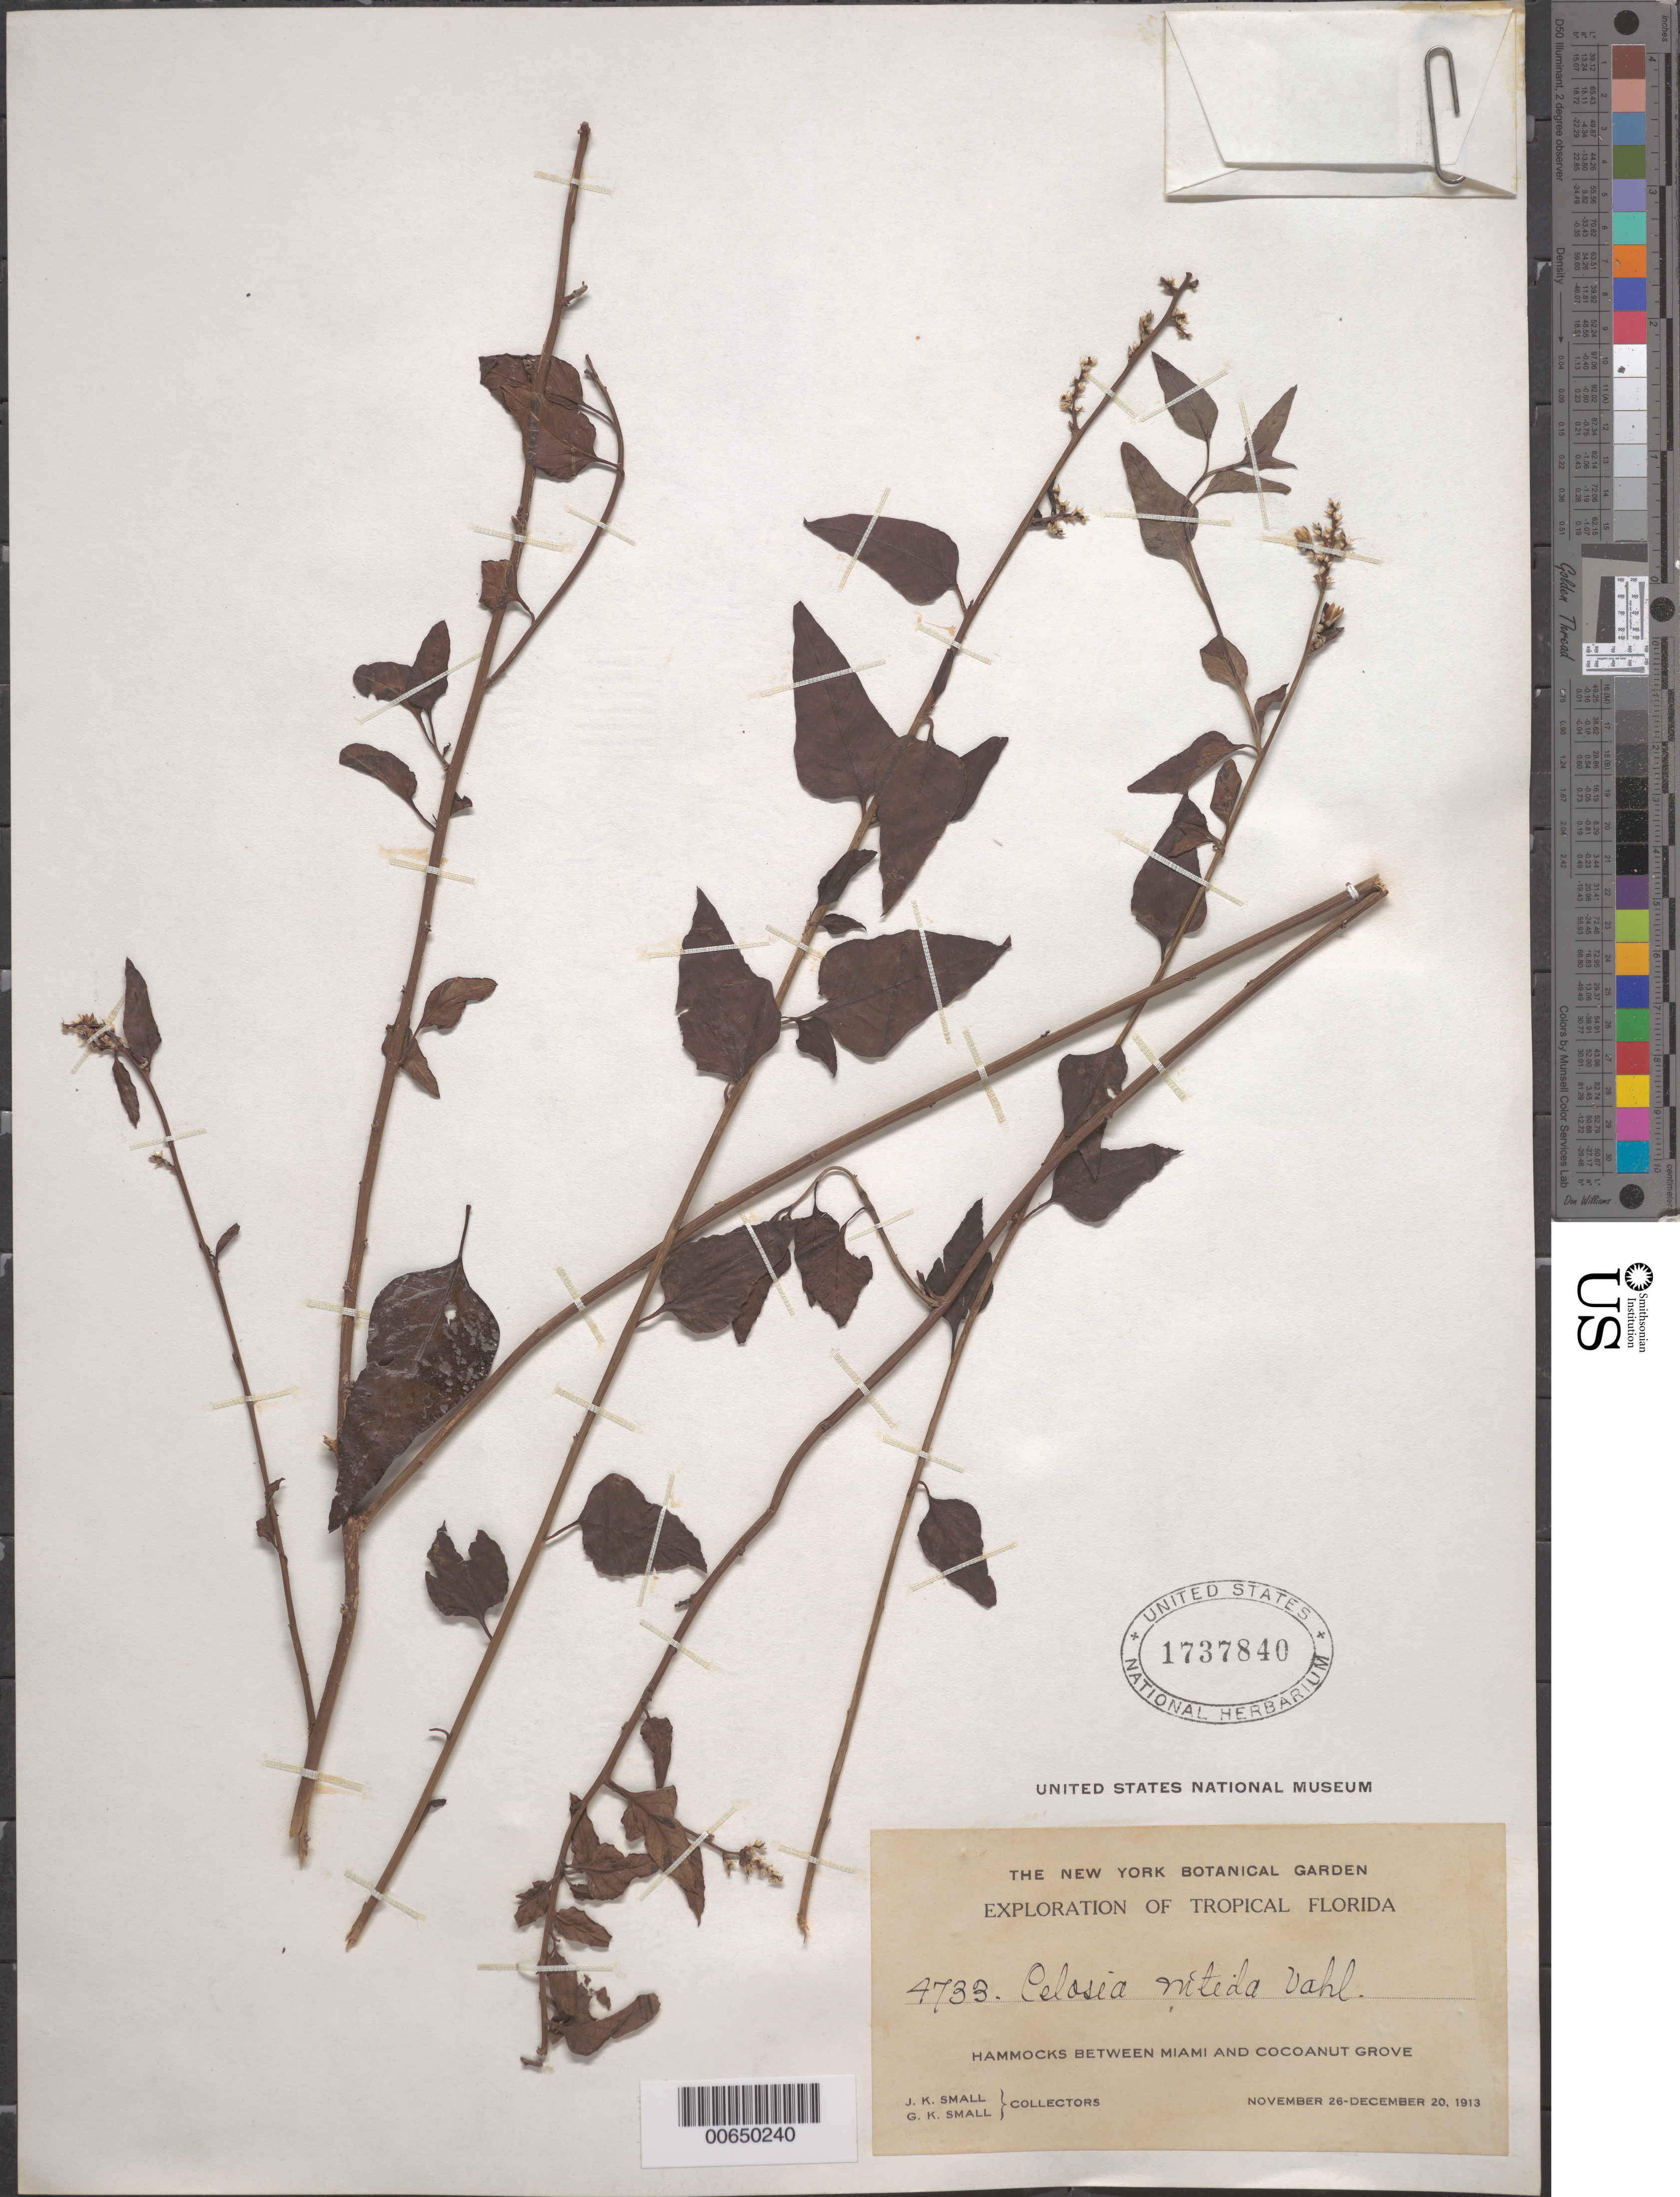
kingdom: Plantae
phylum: Tracheophyta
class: Magnoliopsida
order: Caryophyllales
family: Amaranthaceae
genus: Celosia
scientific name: Celosia nitida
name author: Vahl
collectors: J. K. Small & G. K. Small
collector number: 4733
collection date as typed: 26 Nov 1913 to 20 Dec 1913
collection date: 1913-11-26/1913-12-20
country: United States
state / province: Florida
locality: Between Miami and Coconut Grove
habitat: Hammocks.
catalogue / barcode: US 1737840